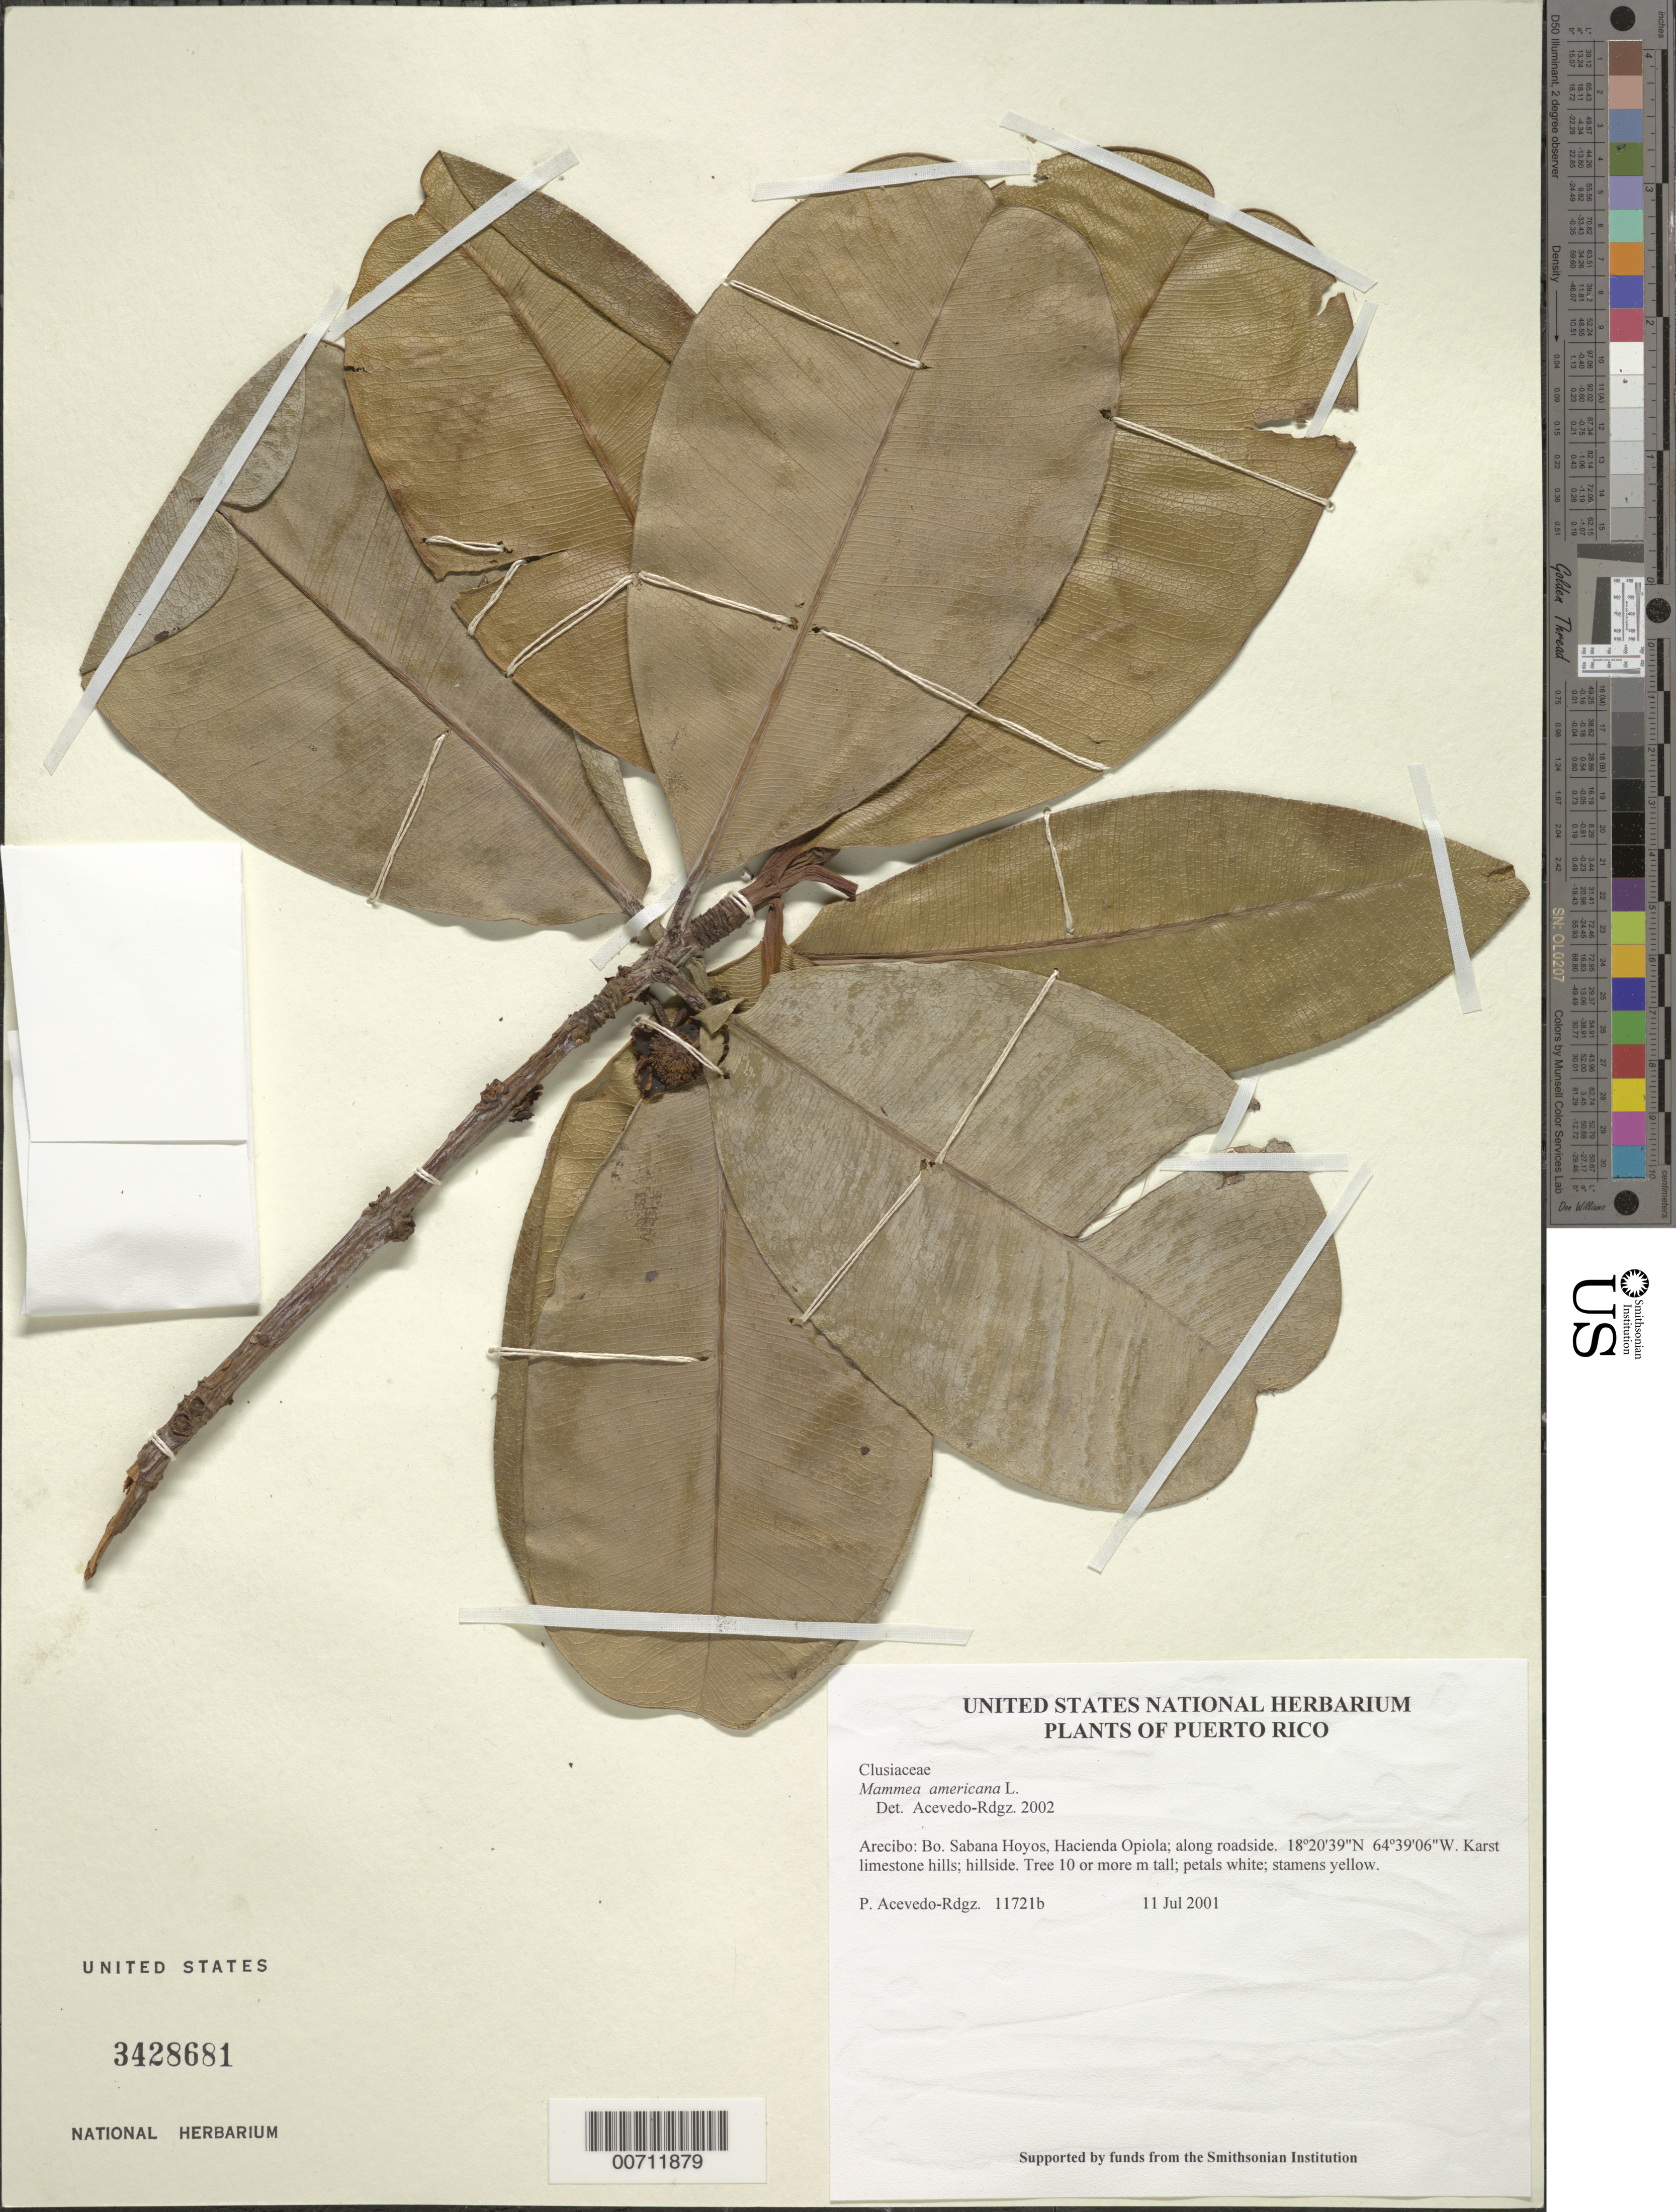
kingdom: Plantae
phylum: Tracheophyta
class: Magnoliopsida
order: Malpighiales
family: Calophyllaceae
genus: Mammea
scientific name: Mammea americana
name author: L.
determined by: Acevedo-Rodríguez, P., (BOT), Smithsonian Institution - National Museum of Natural History (UNITED STATES)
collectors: P. Acevedo-Rodr.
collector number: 1721 b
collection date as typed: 11 Jul 2001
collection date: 2001-07-11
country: Puerto Rico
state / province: Arecibo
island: Puerto Rico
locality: Arecibo: Bo. Sabana Hoyos, Hacienda Opiola; along roadside.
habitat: Karst limestone hills; hillside.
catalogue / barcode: US 3428681